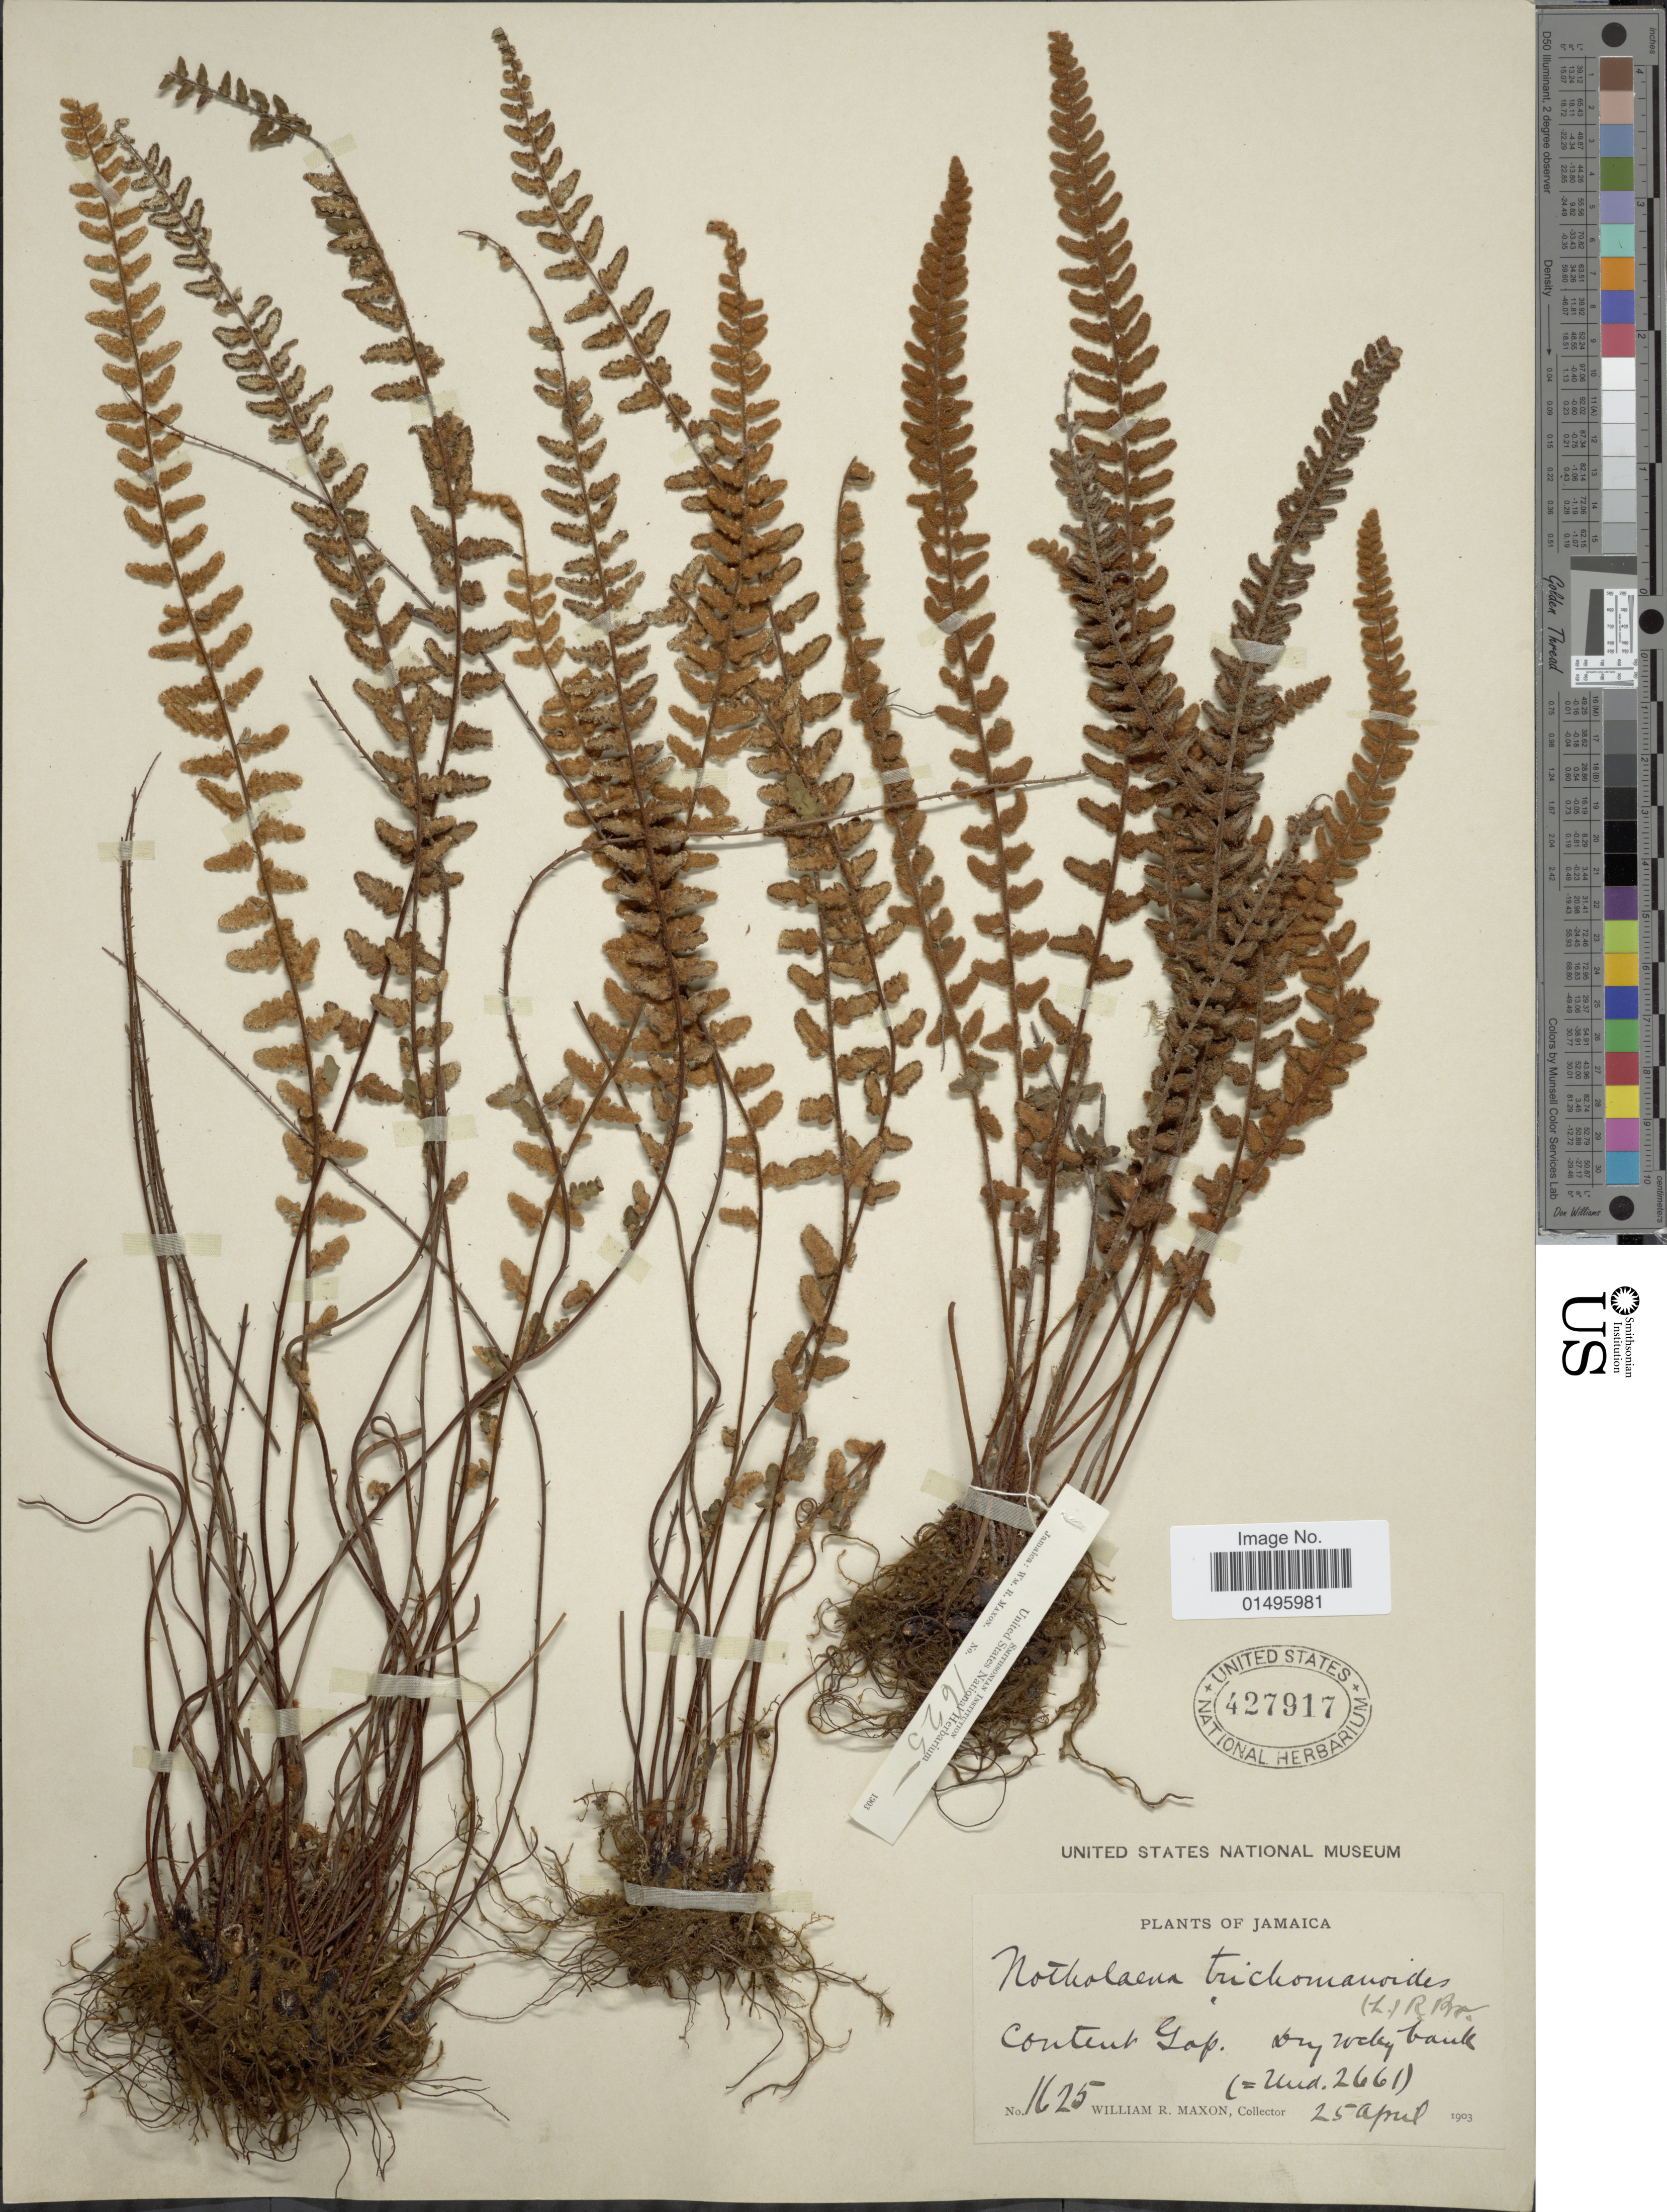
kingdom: Plantae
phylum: Tracheophyta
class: Polypodiopsida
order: Polypodiales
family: Pteridaceae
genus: Notholaena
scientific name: Notholaena trichomanoides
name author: (L.) Desv.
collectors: W. R. Maxon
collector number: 1625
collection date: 1903-04-25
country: Jamaica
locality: Jamaica, Content Gap.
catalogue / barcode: US 427917